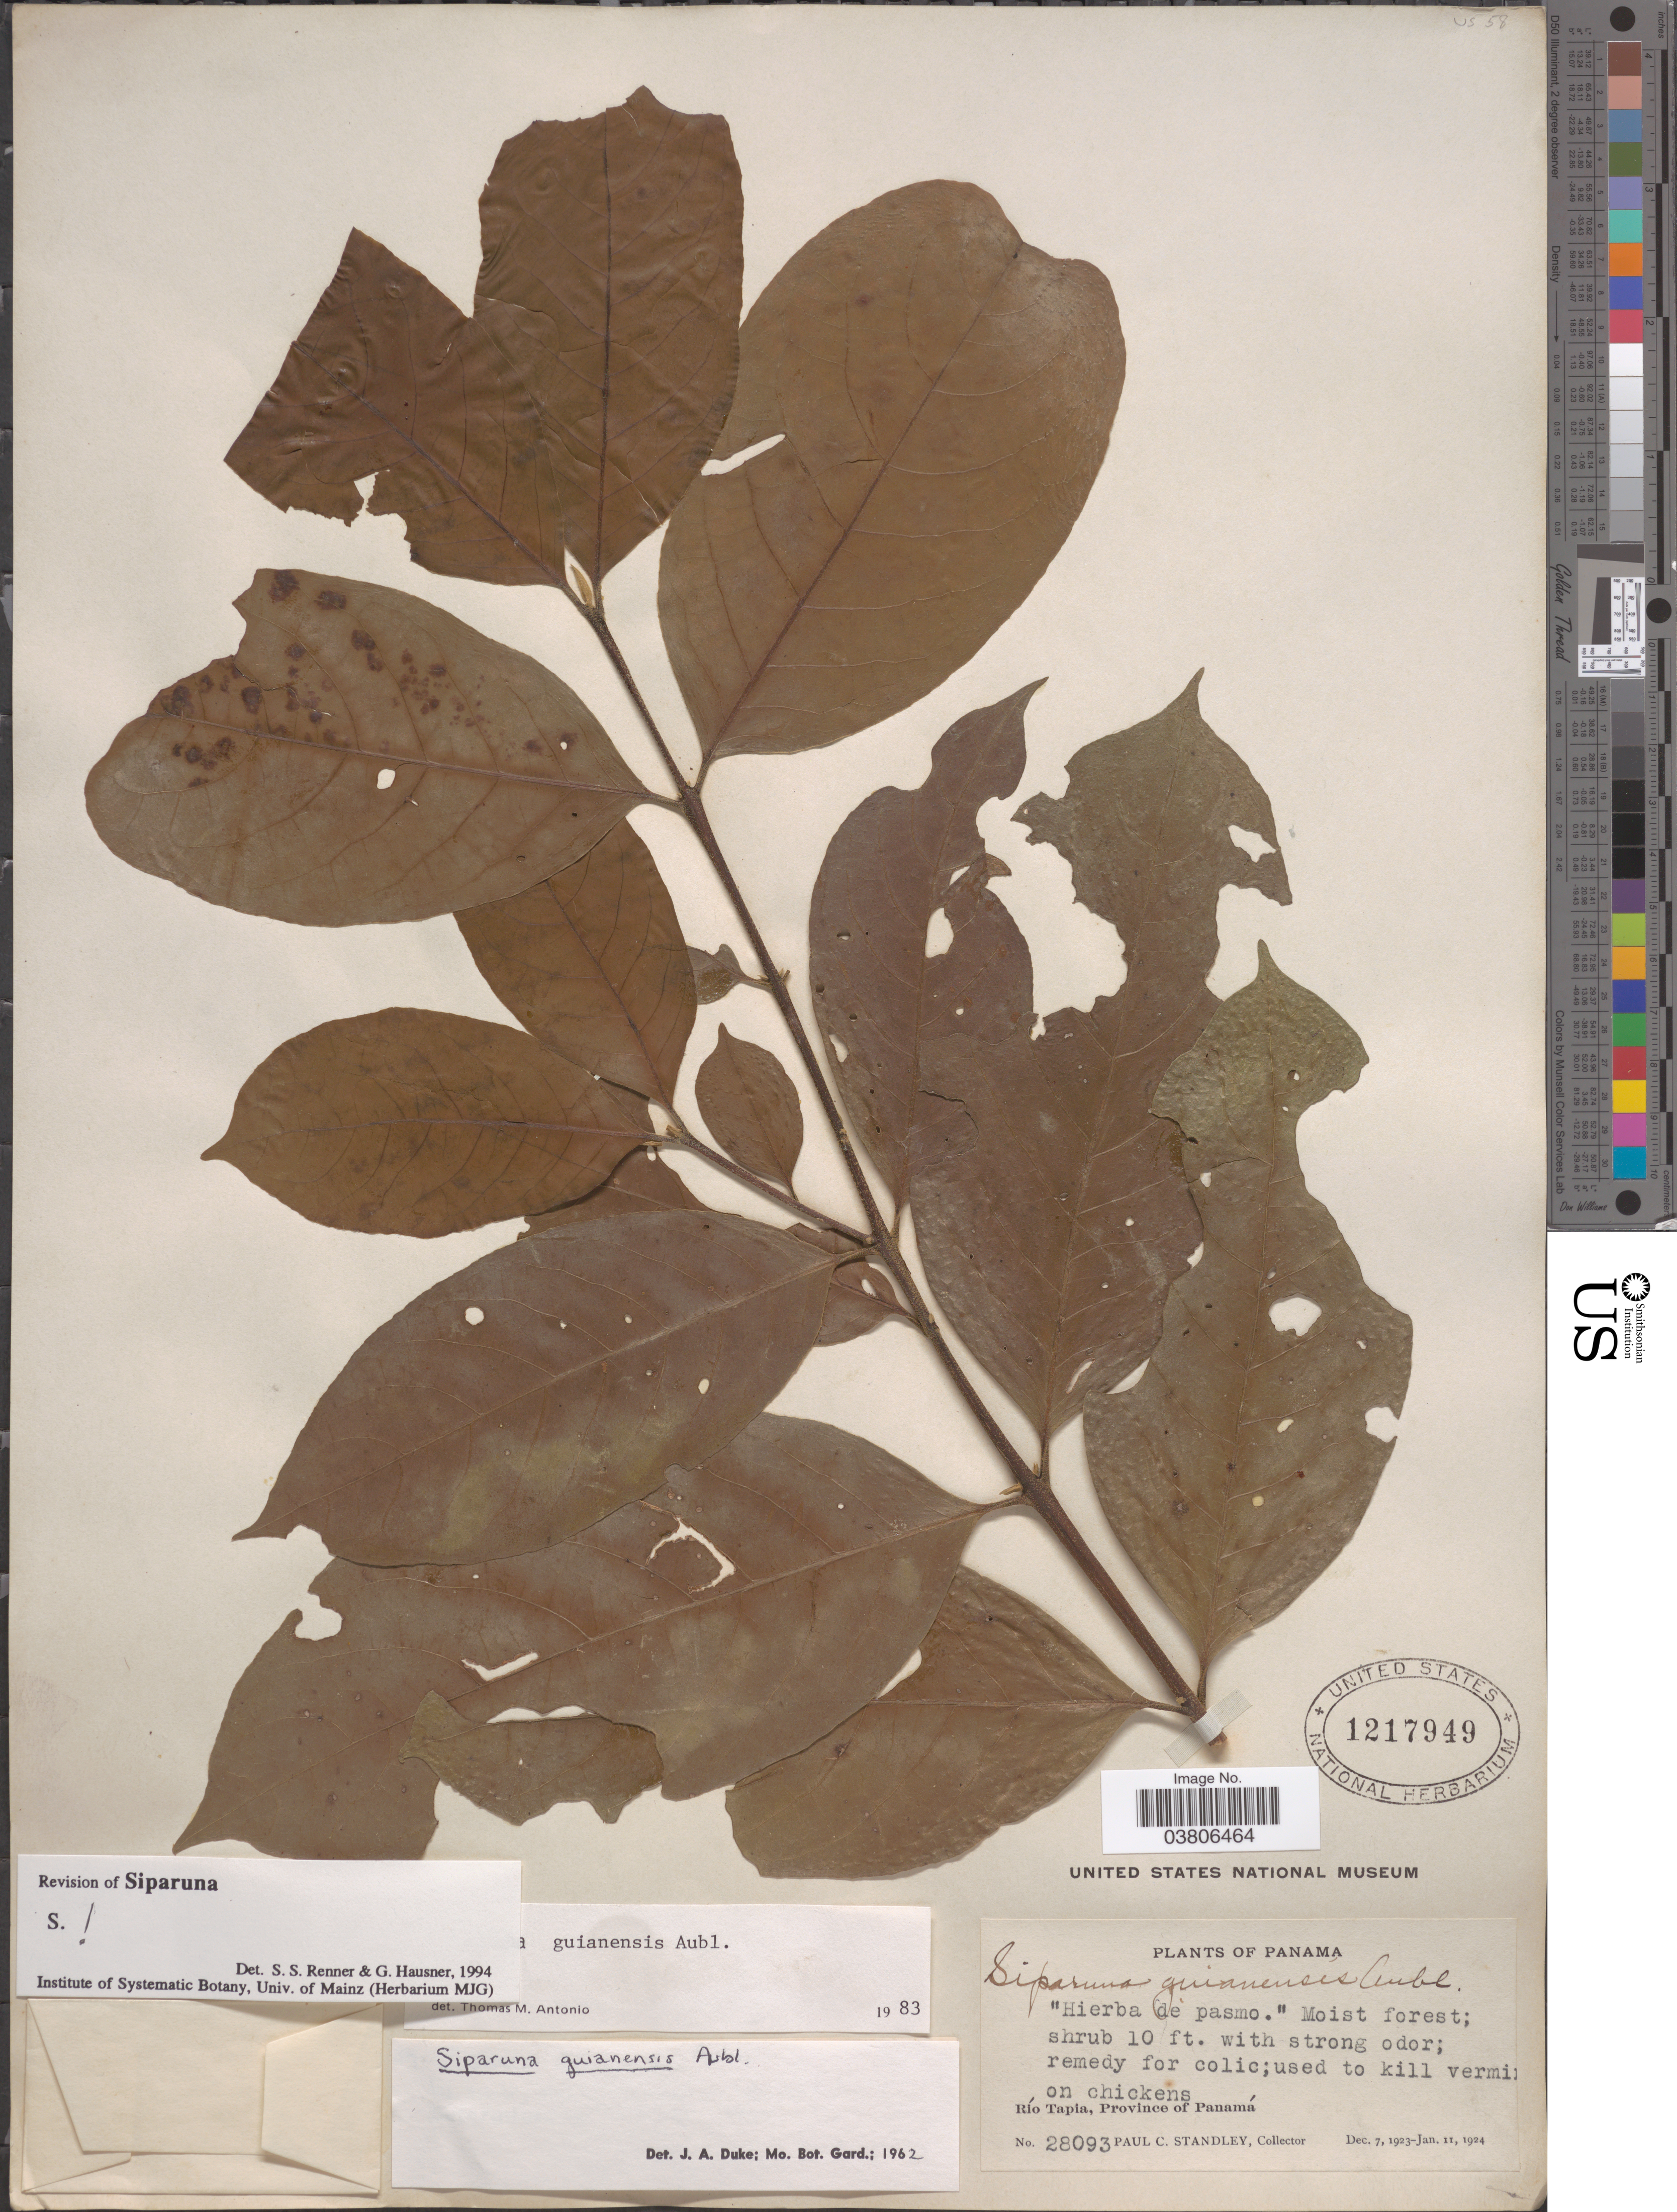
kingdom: Plantae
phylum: Tracheophyta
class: Magnoliopsida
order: Laurales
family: Siparunaceae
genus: Siparuna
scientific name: Siparuna guianensis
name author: Aubl.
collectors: P. C. Standley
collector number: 28093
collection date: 1923-12-07/1924-01-11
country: Panama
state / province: Panamá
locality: Río Tapia.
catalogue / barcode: US 1217949